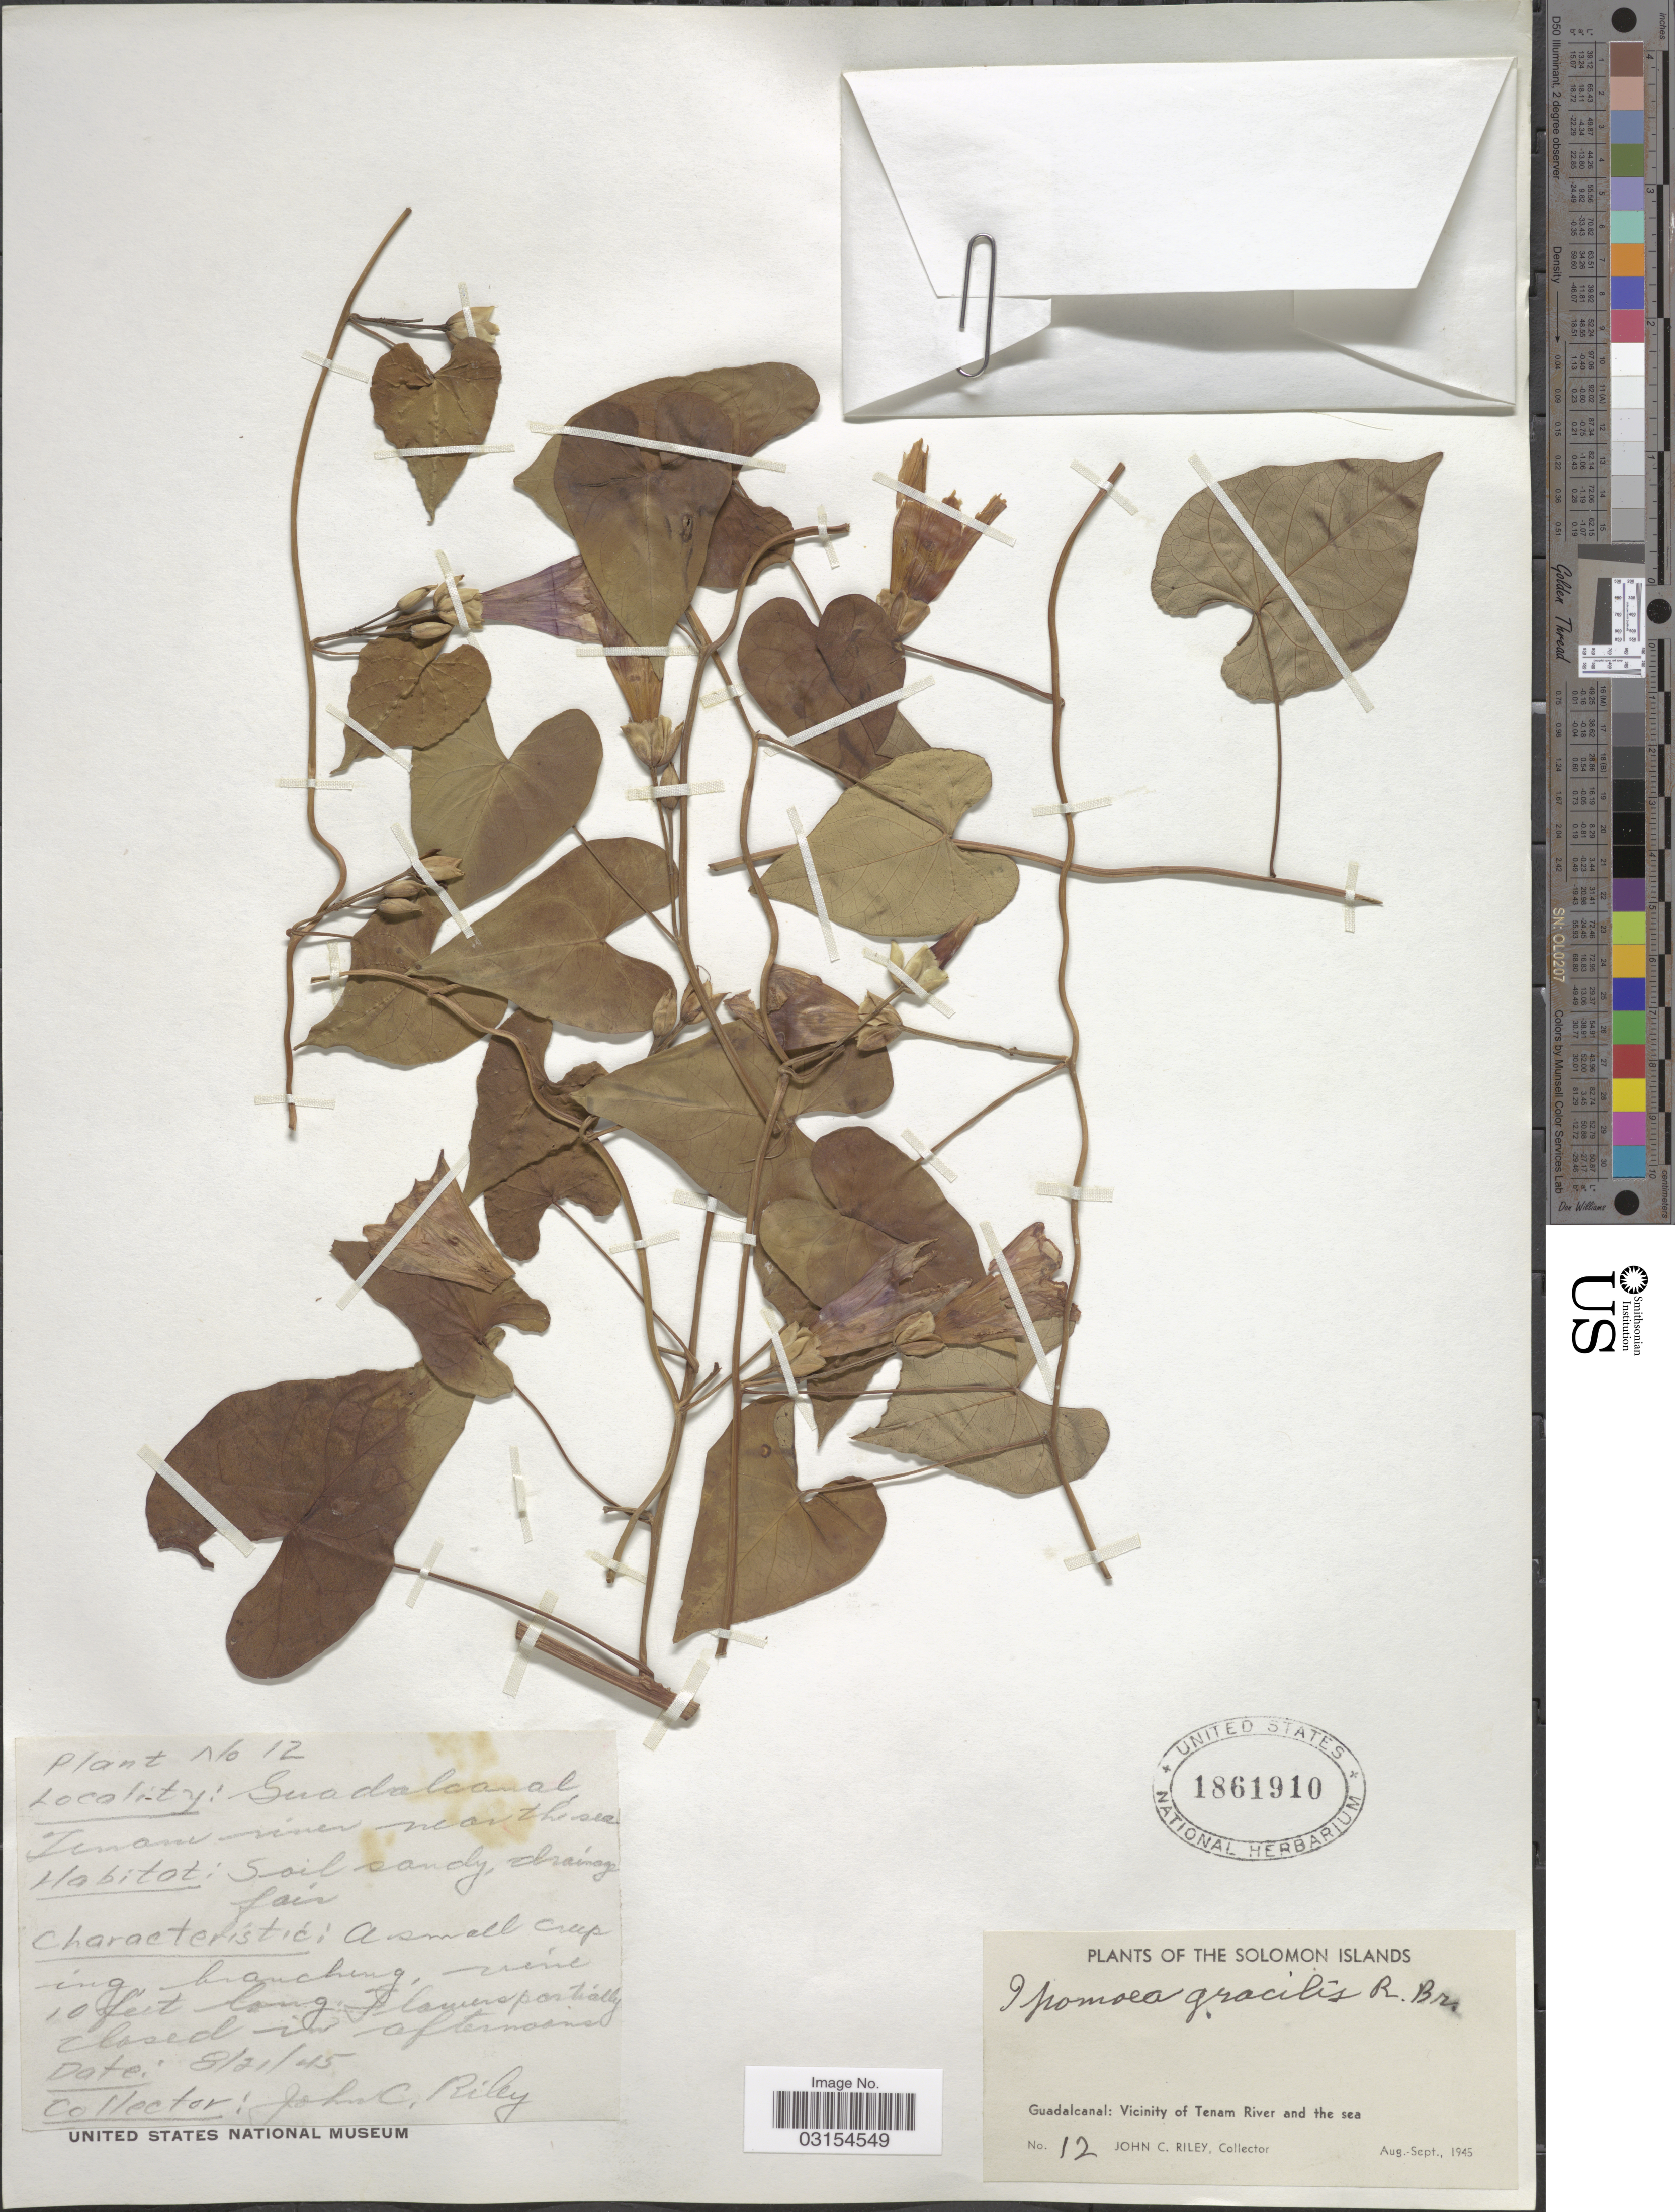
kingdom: Plantae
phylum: Tracheophyta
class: Magnoliopsida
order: Solanales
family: Convolvulaceae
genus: Ipomoea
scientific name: Ipomoea littoralis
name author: Blume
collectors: J. Riley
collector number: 12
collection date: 1945-08/1945-09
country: Solomon Islands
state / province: Solomon Islands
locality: Guadalcanal: Vicinity of Tenam River and the sea.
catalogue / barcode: US 1861910